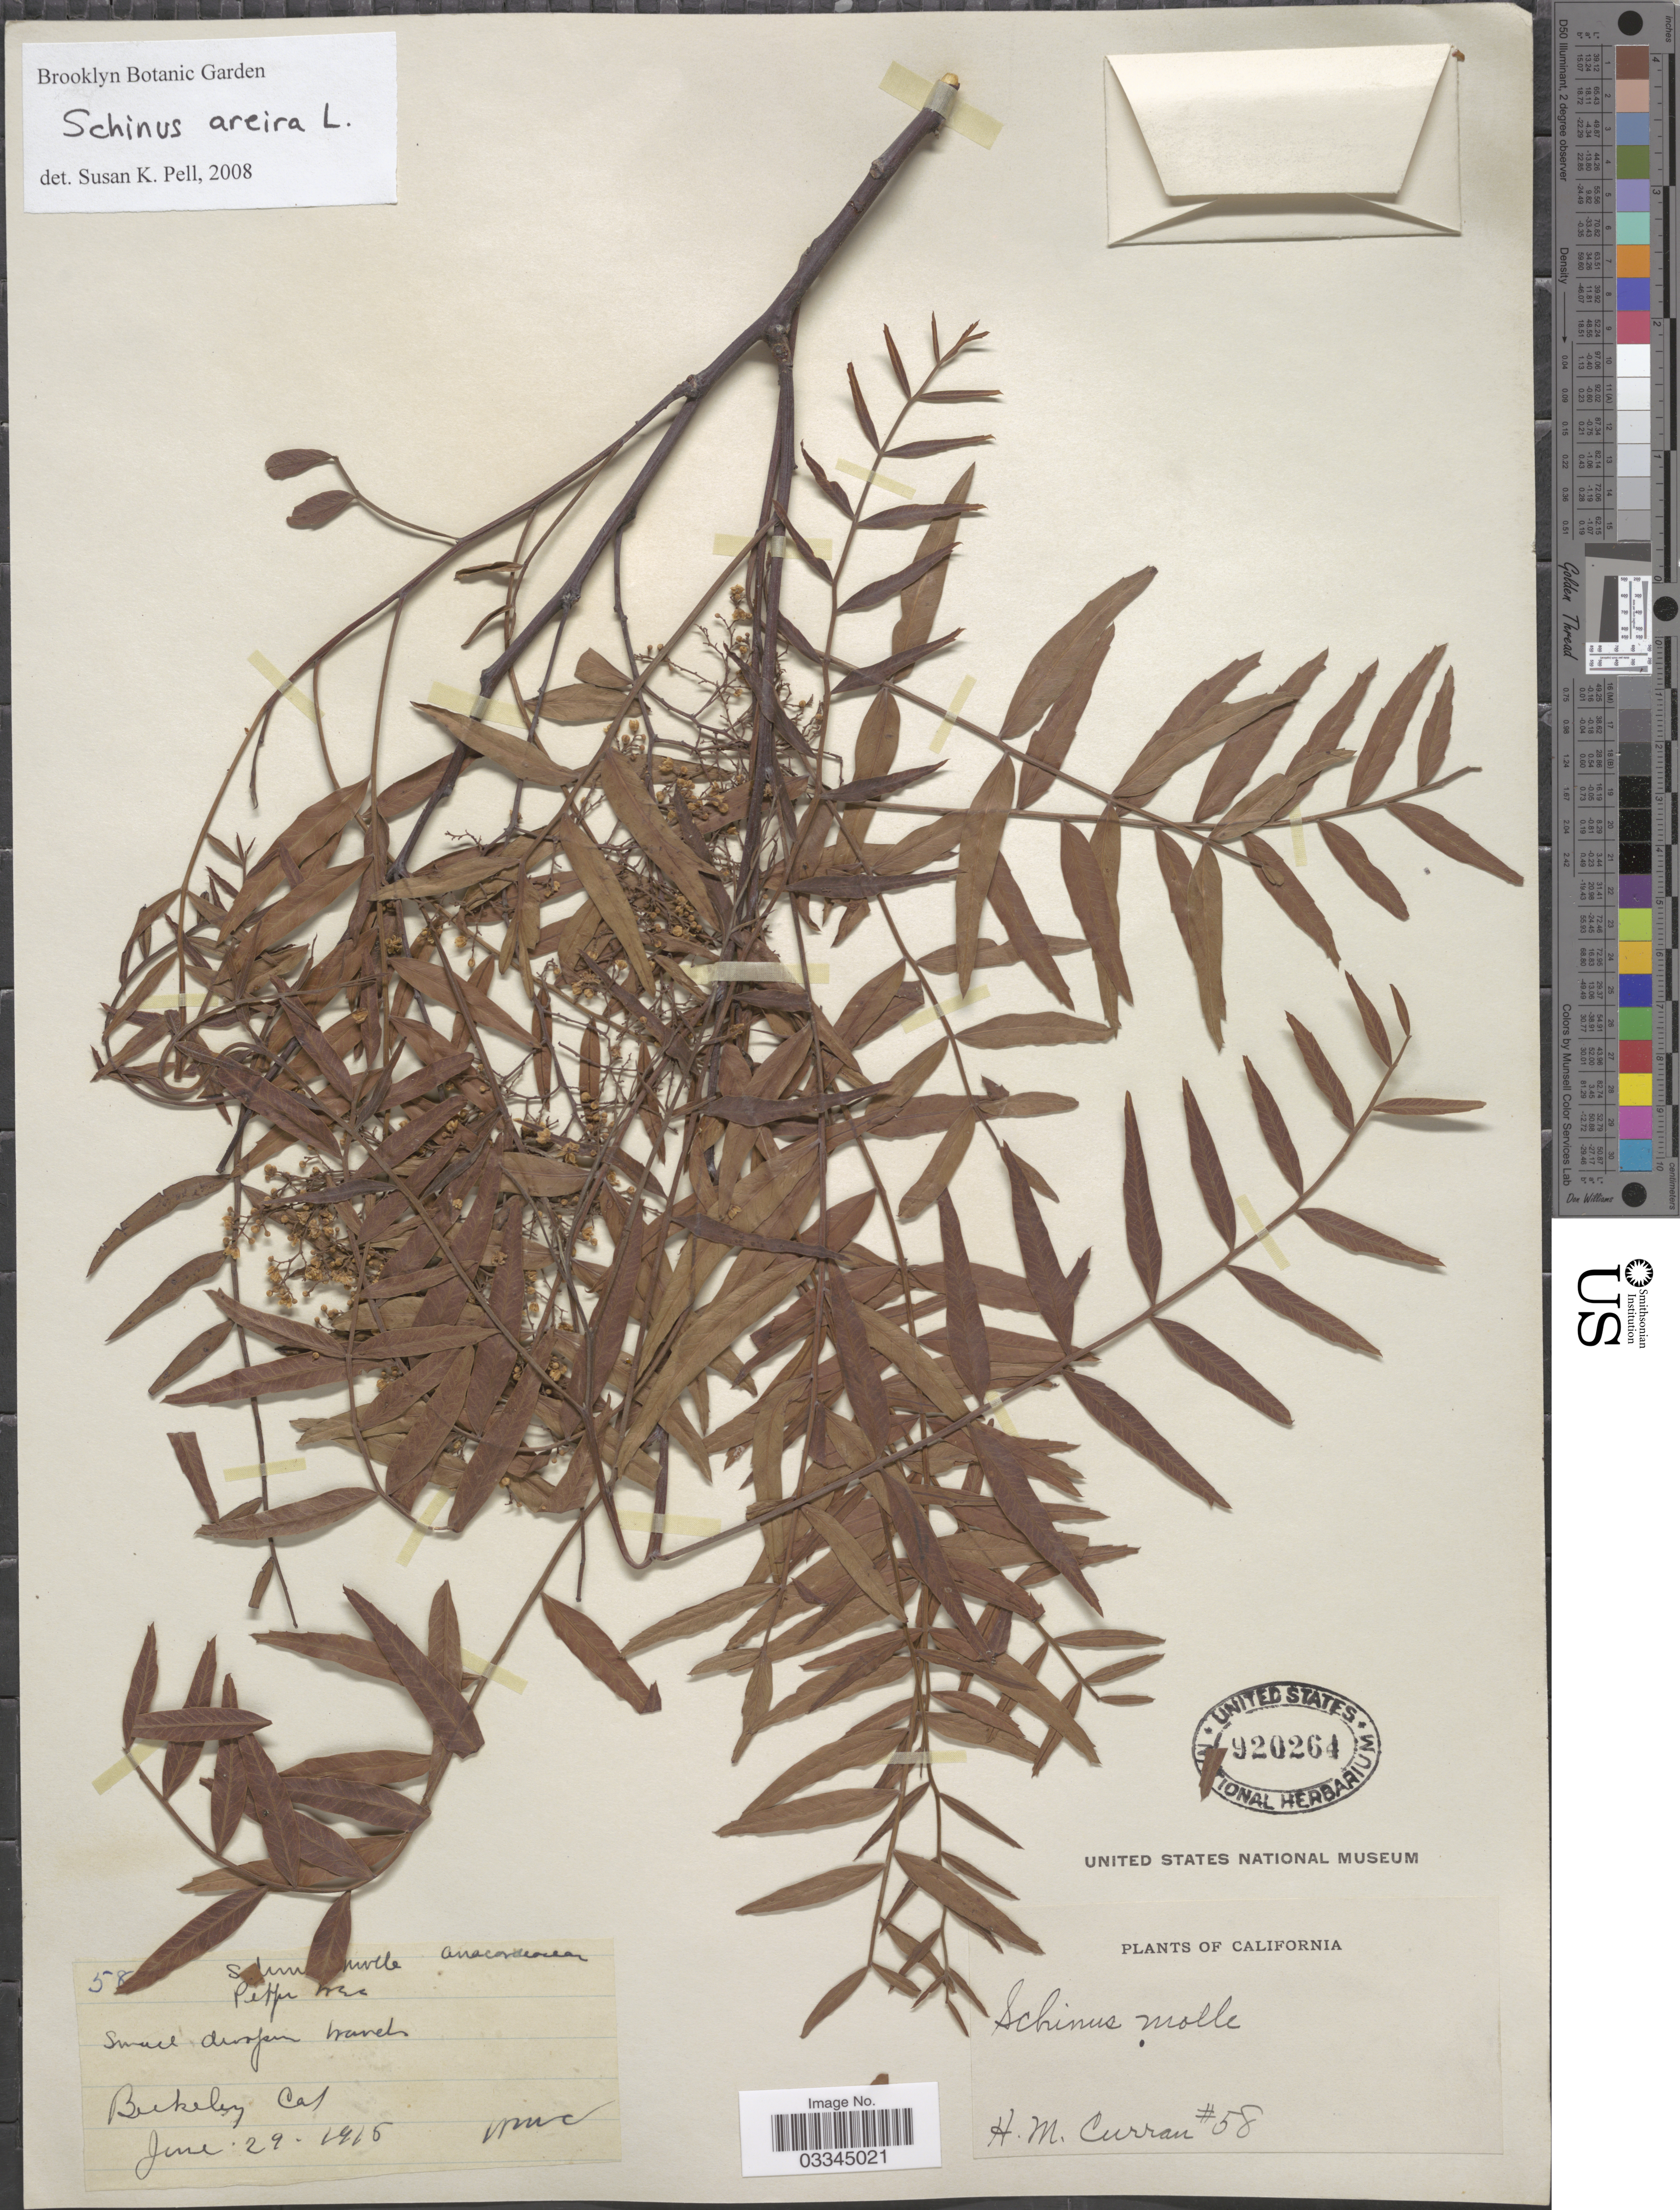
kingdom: Plantae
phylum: Tracheophyta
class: Magnoliopsida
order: Sapindales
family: Anacardiaceae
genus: Schinus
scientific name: Schinus molle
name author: L.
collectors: H. M. Curran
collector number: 58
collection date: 1915-06-29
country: United States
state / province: California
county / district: Alameda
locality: Berkeley.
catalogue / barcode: US 920264